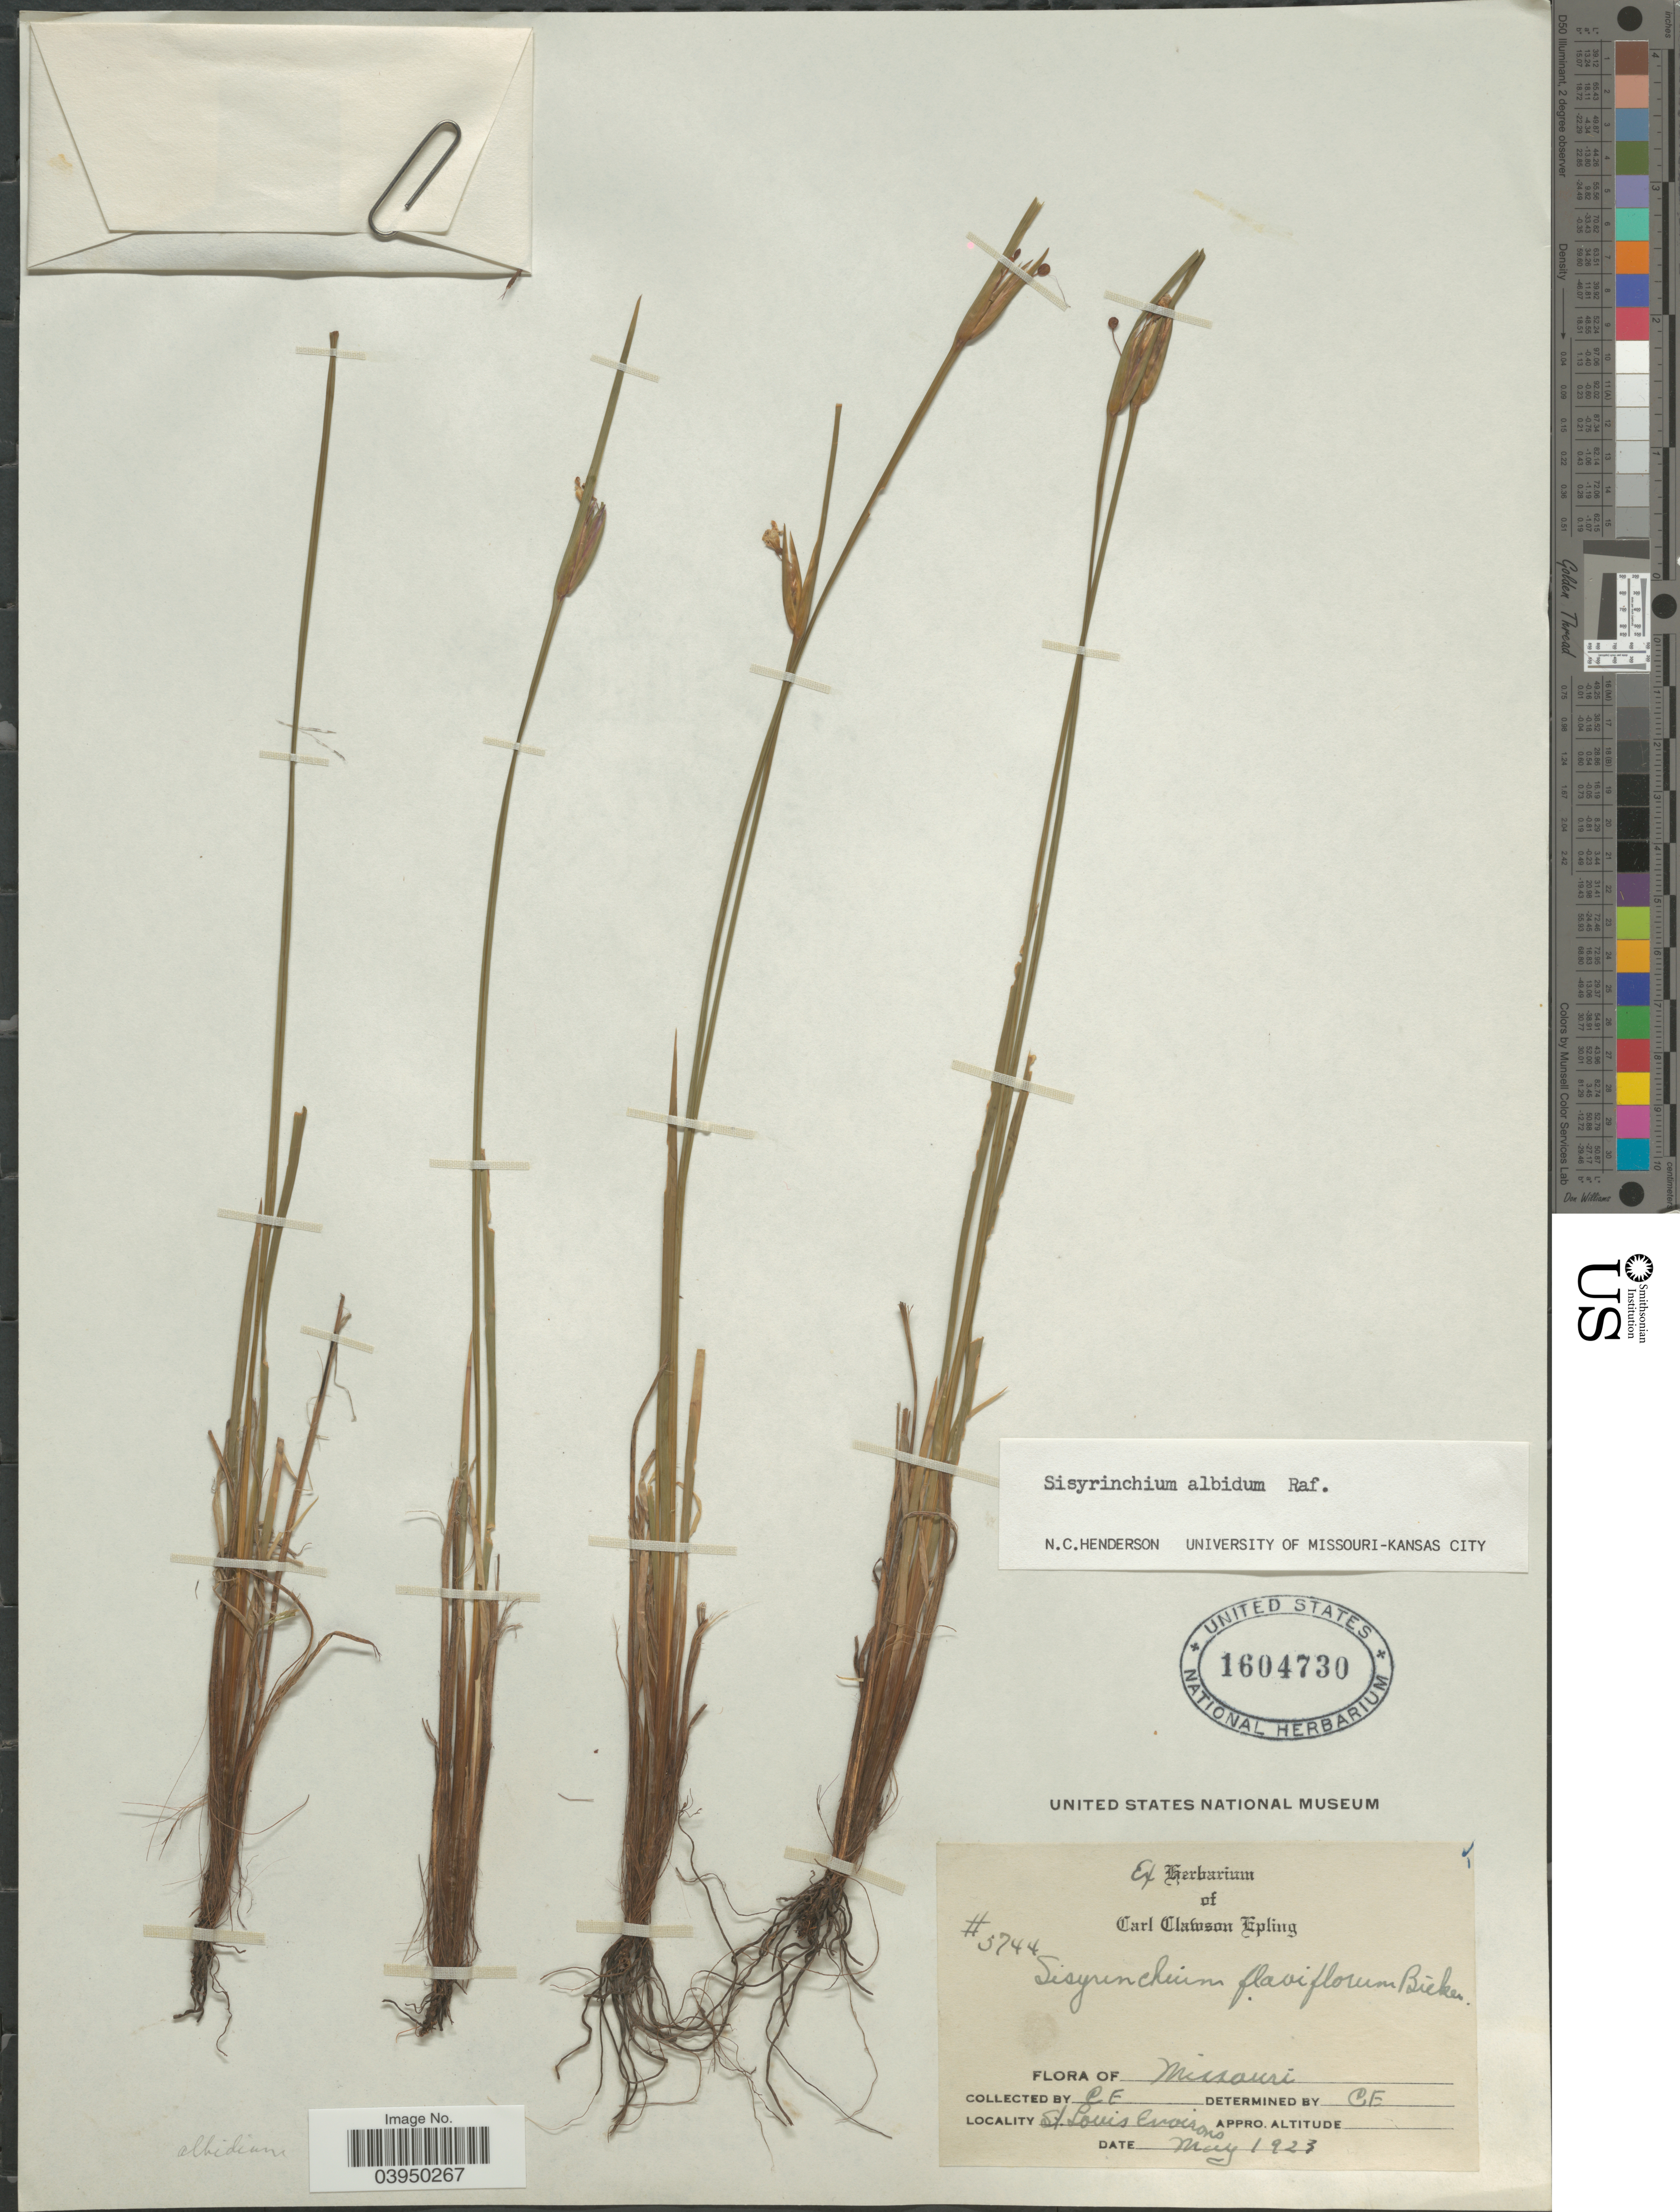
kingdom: Plantae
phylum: Tracheophyta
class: Liliopsida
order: Asparagales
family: Iridaceae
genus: Sisyrinchium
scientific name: Sisyrinchium albidum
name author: Raf.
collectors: C. C. Epling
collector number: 5744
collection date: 1923-05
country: United States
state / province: Missouri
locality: St. Louis Environs.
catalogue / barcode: US 1604730